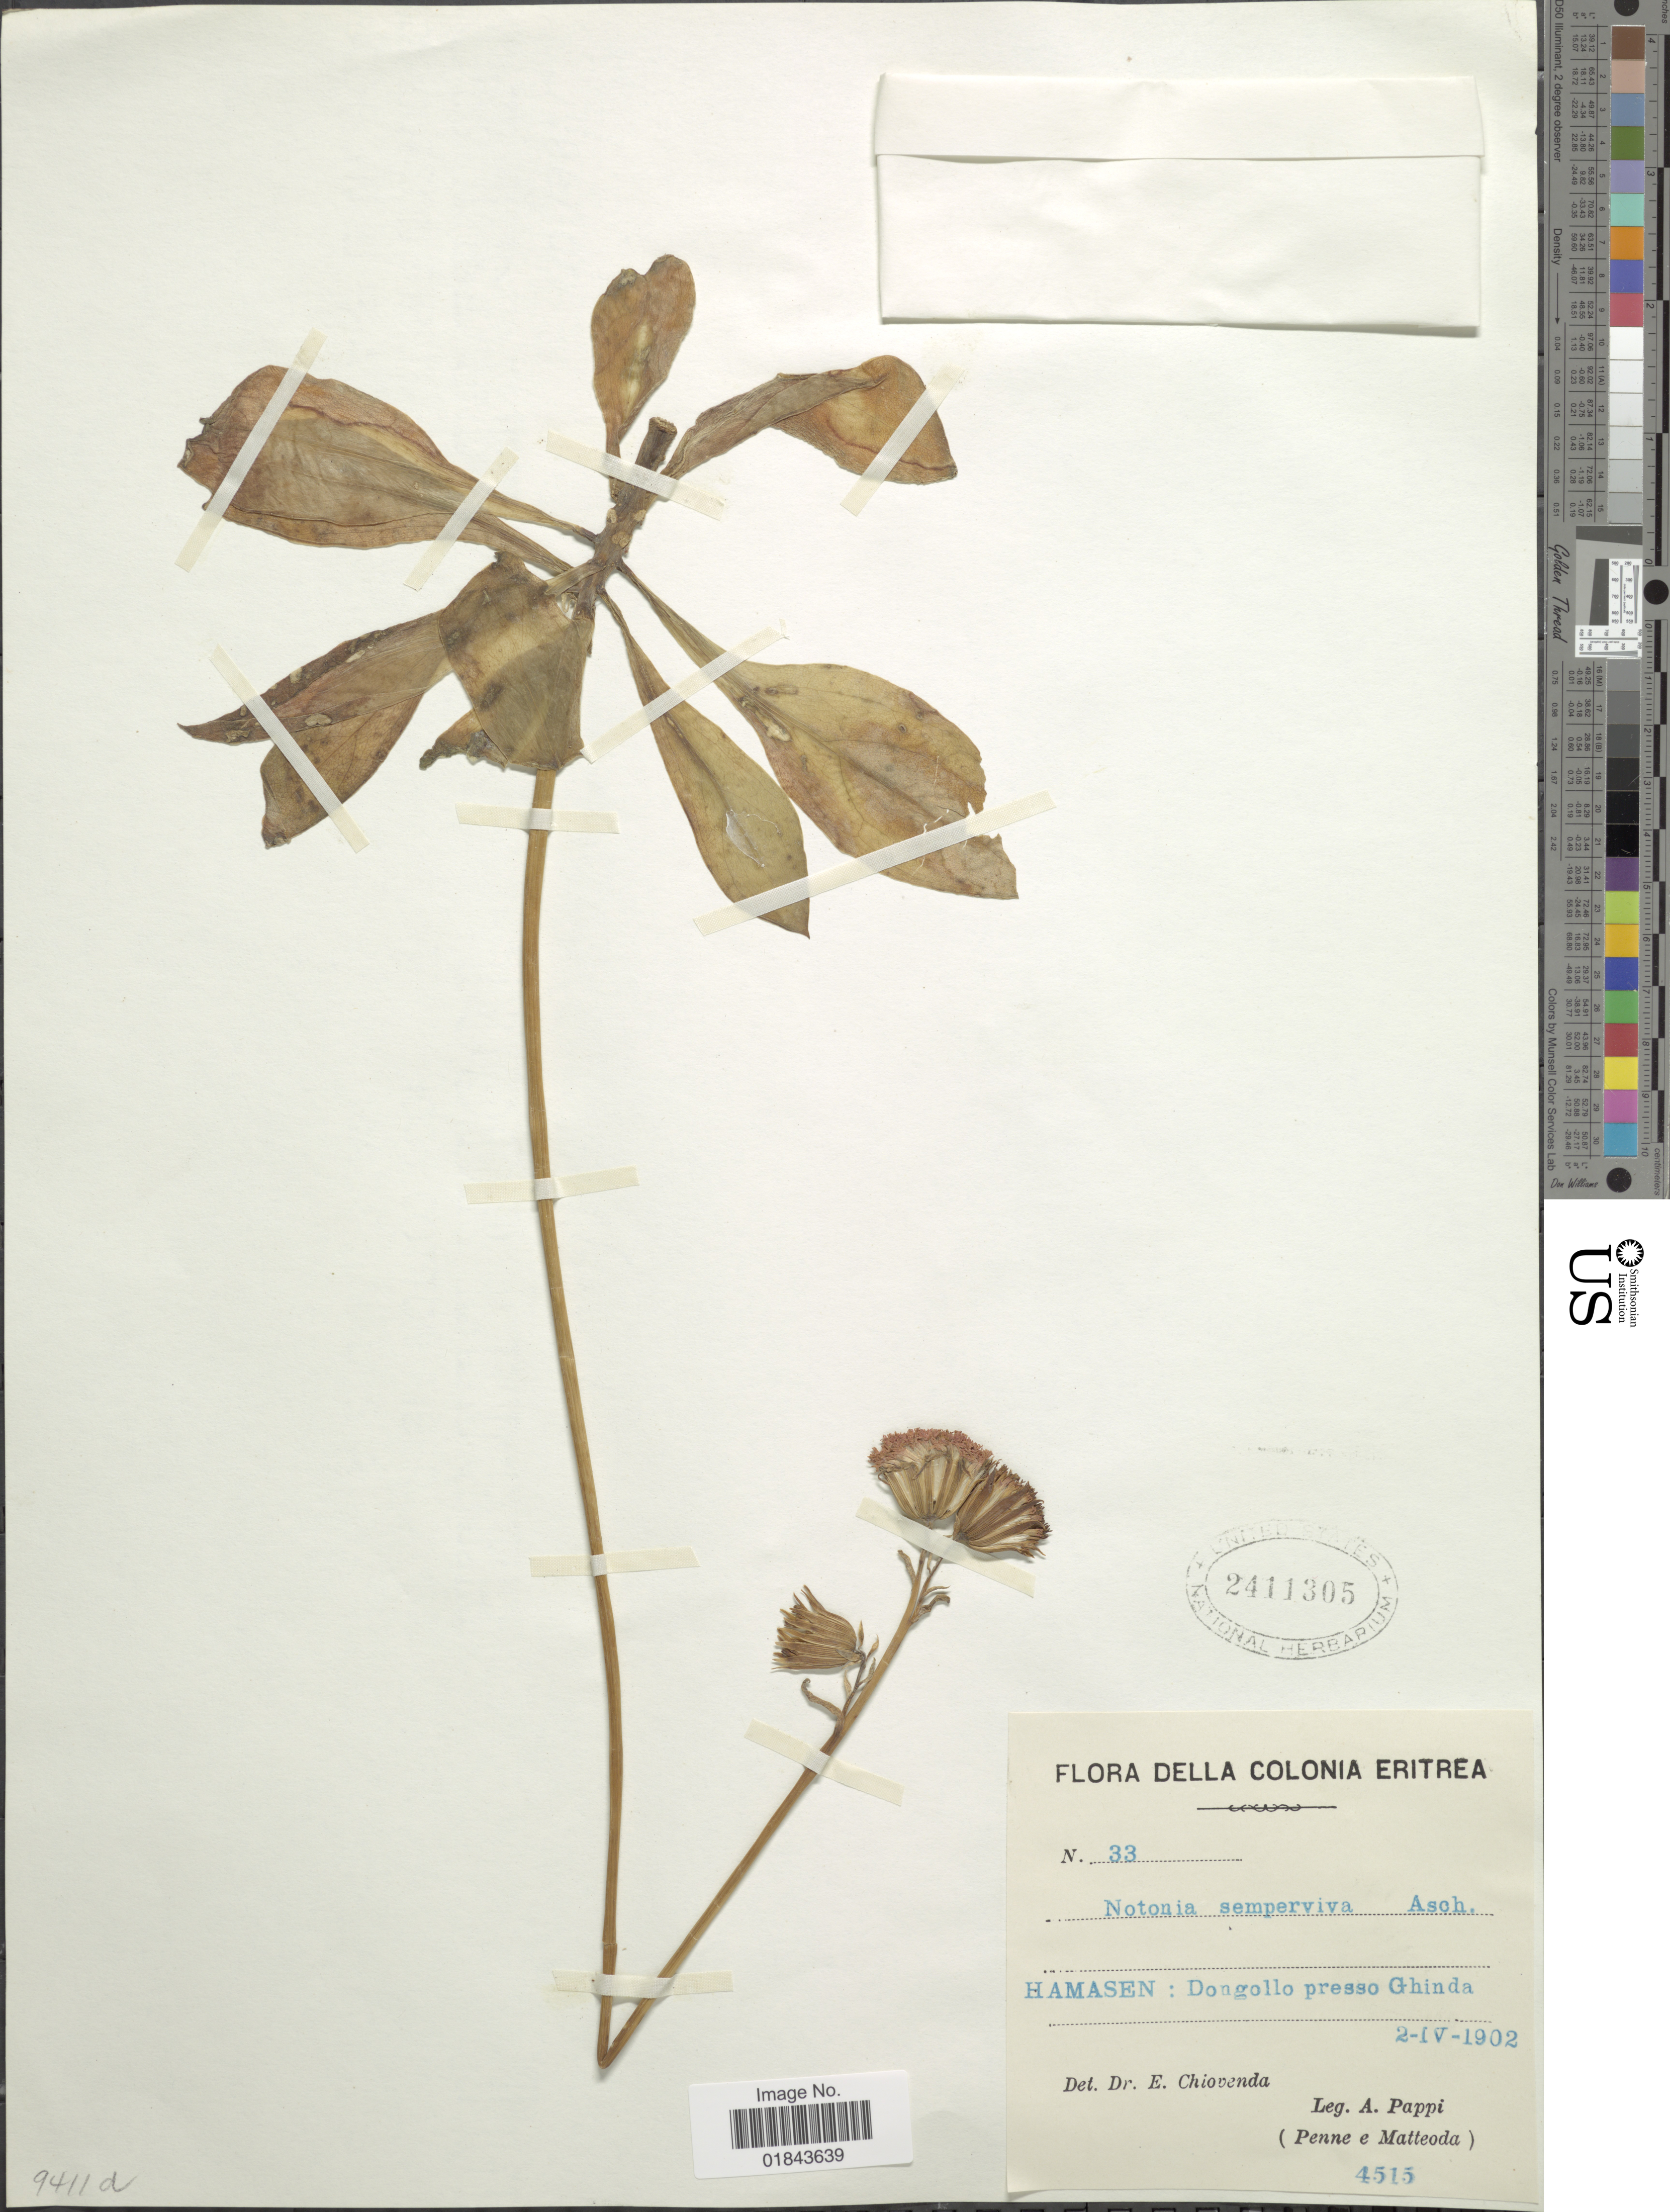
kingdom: Plantae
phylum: Tracheophyta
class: Magnoliopsida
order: Asterales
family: Asteraceae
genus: Notonia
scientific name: Notonia semperviva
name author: (Forssk.) Asch.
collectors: A. Pappi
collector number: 33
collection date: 1902-04-02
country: Eritrea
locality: Della Colonia Eritrea, Hamasen: Dongollo presso Ghinda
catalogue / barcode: US 2411305